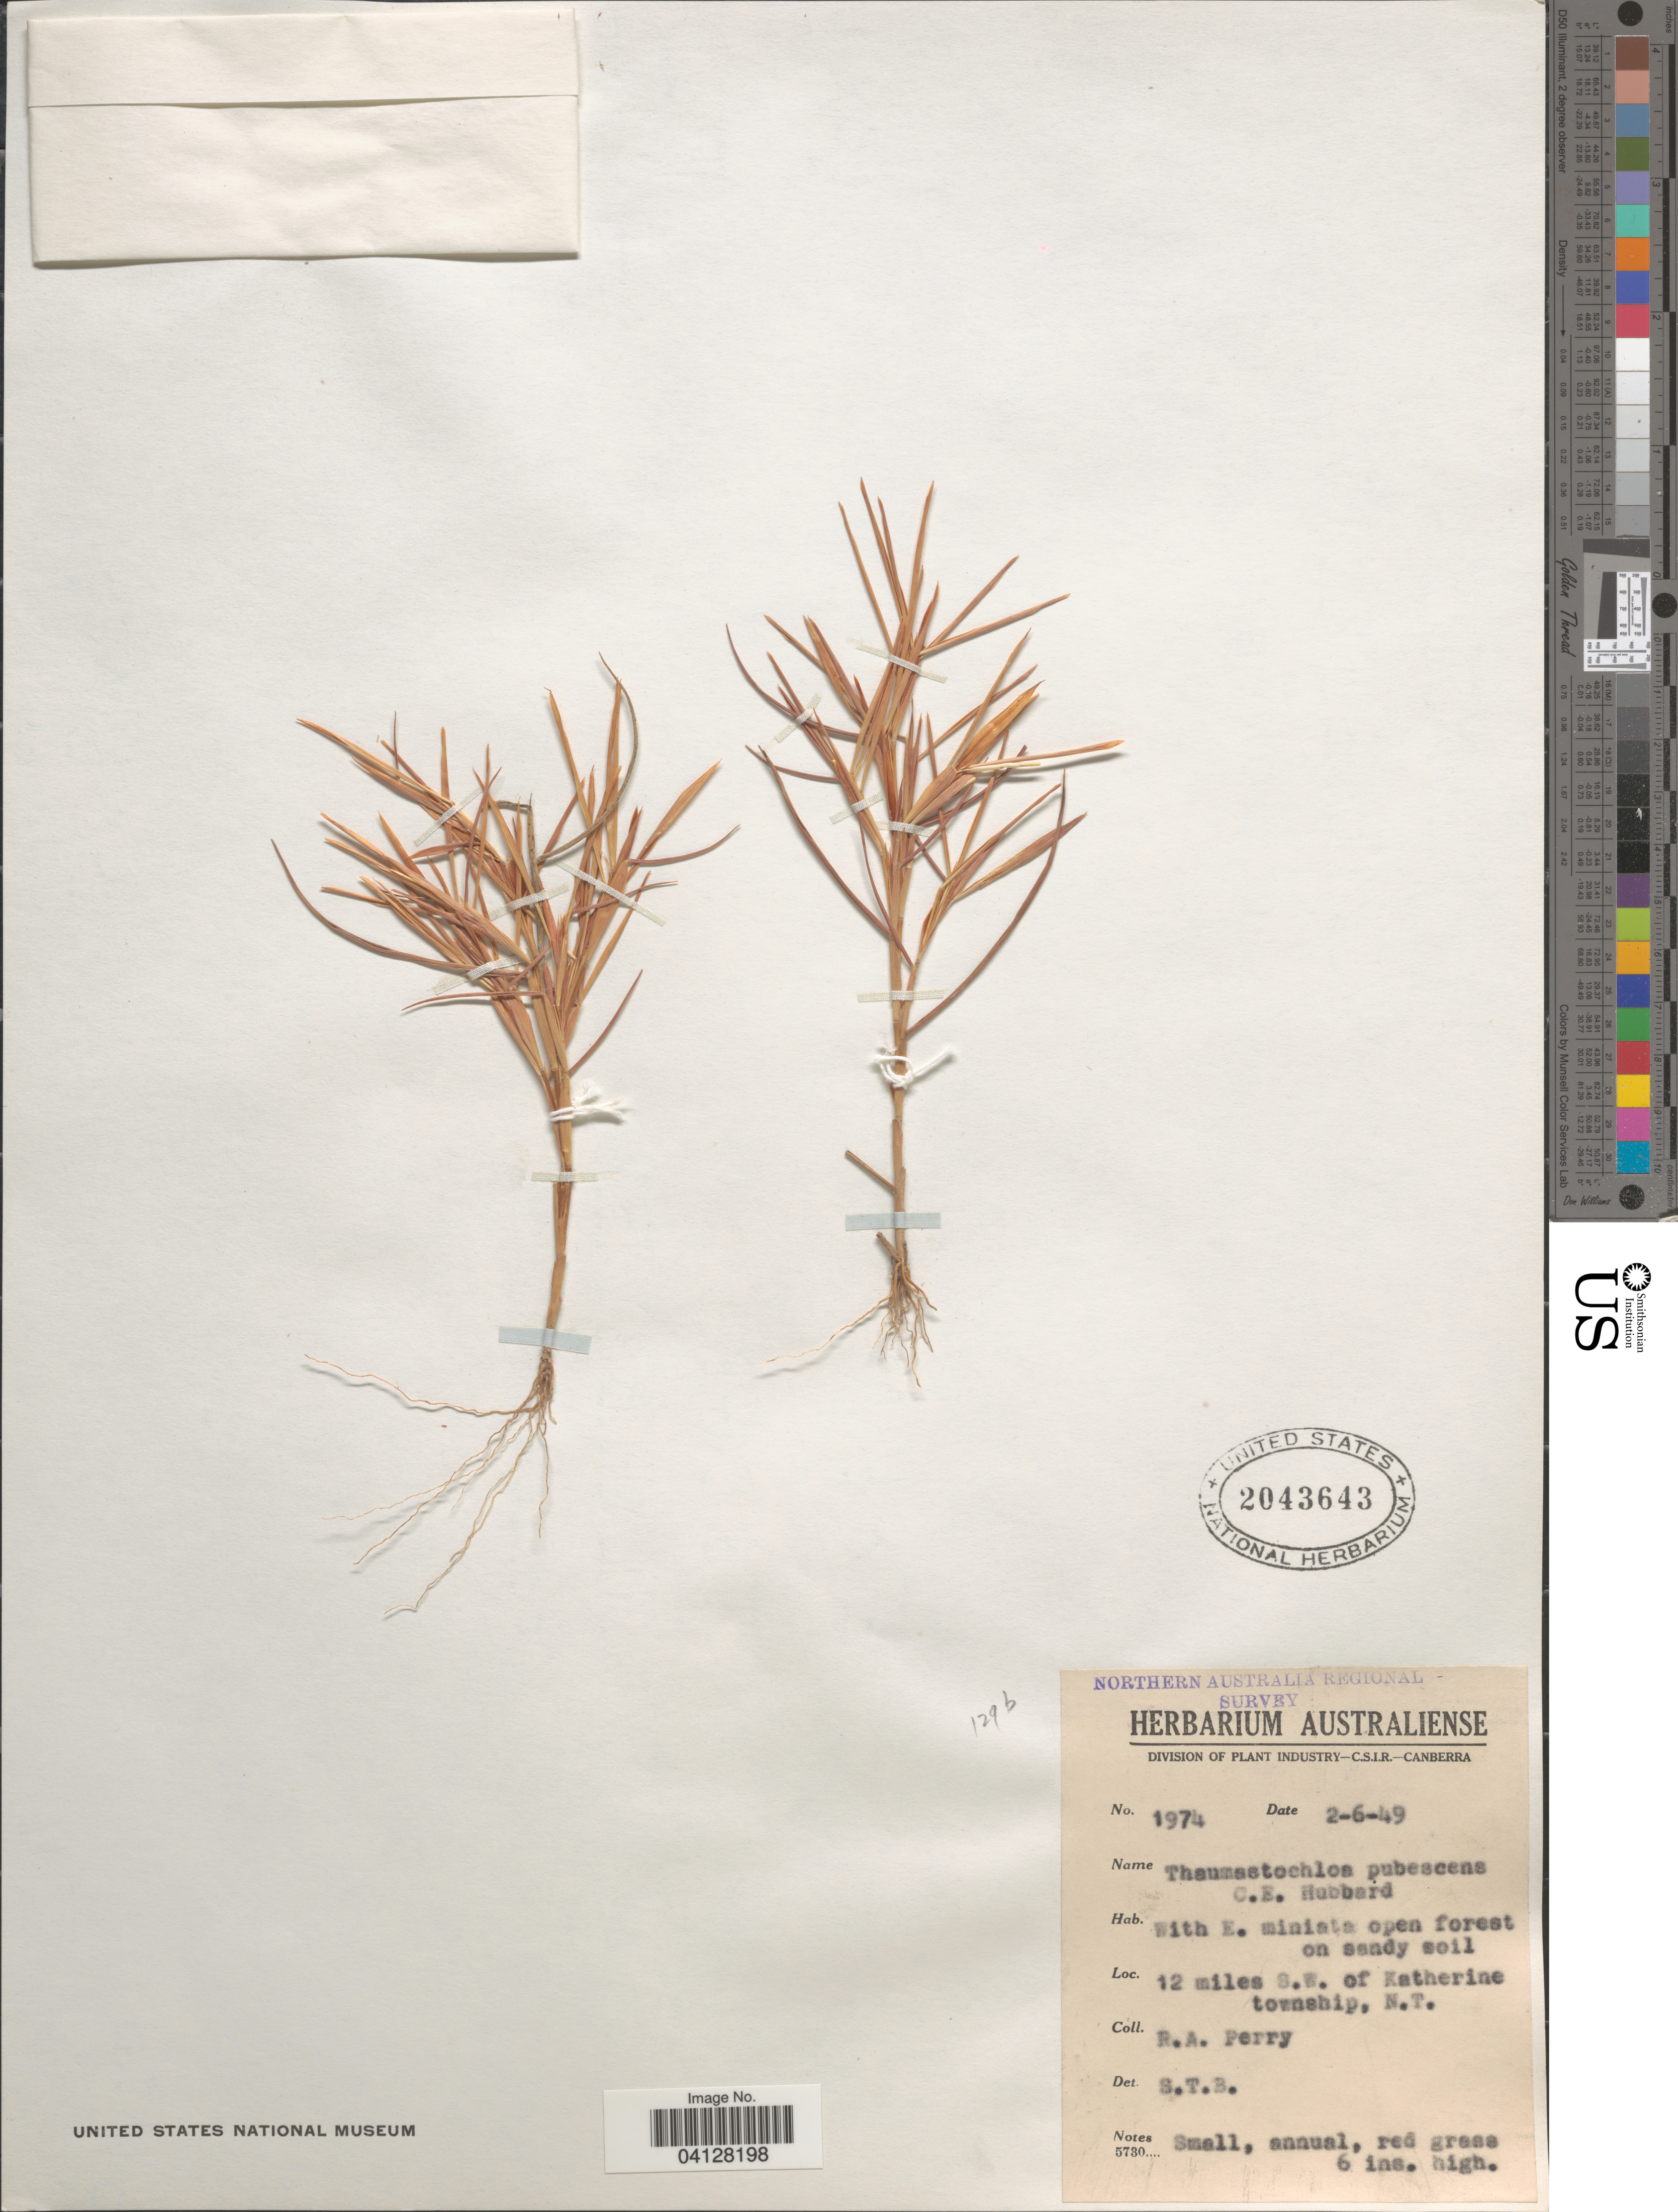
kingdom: Plantae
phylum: Tracheophyta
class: Liliopsida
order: Poales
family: Poaceae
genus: Thaumastochloa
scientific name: Thaumastochloa pubescens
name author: (Benth.) C.E. Hubb.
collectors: Perry, R. A.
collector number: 1974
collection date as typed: Transcribed d/m/y: 2/6/49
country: Australia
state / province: Northern Territory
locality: Northern Australia Regional Survey. 12 miles S.W. of Katherine township.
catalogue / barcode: US 2043643